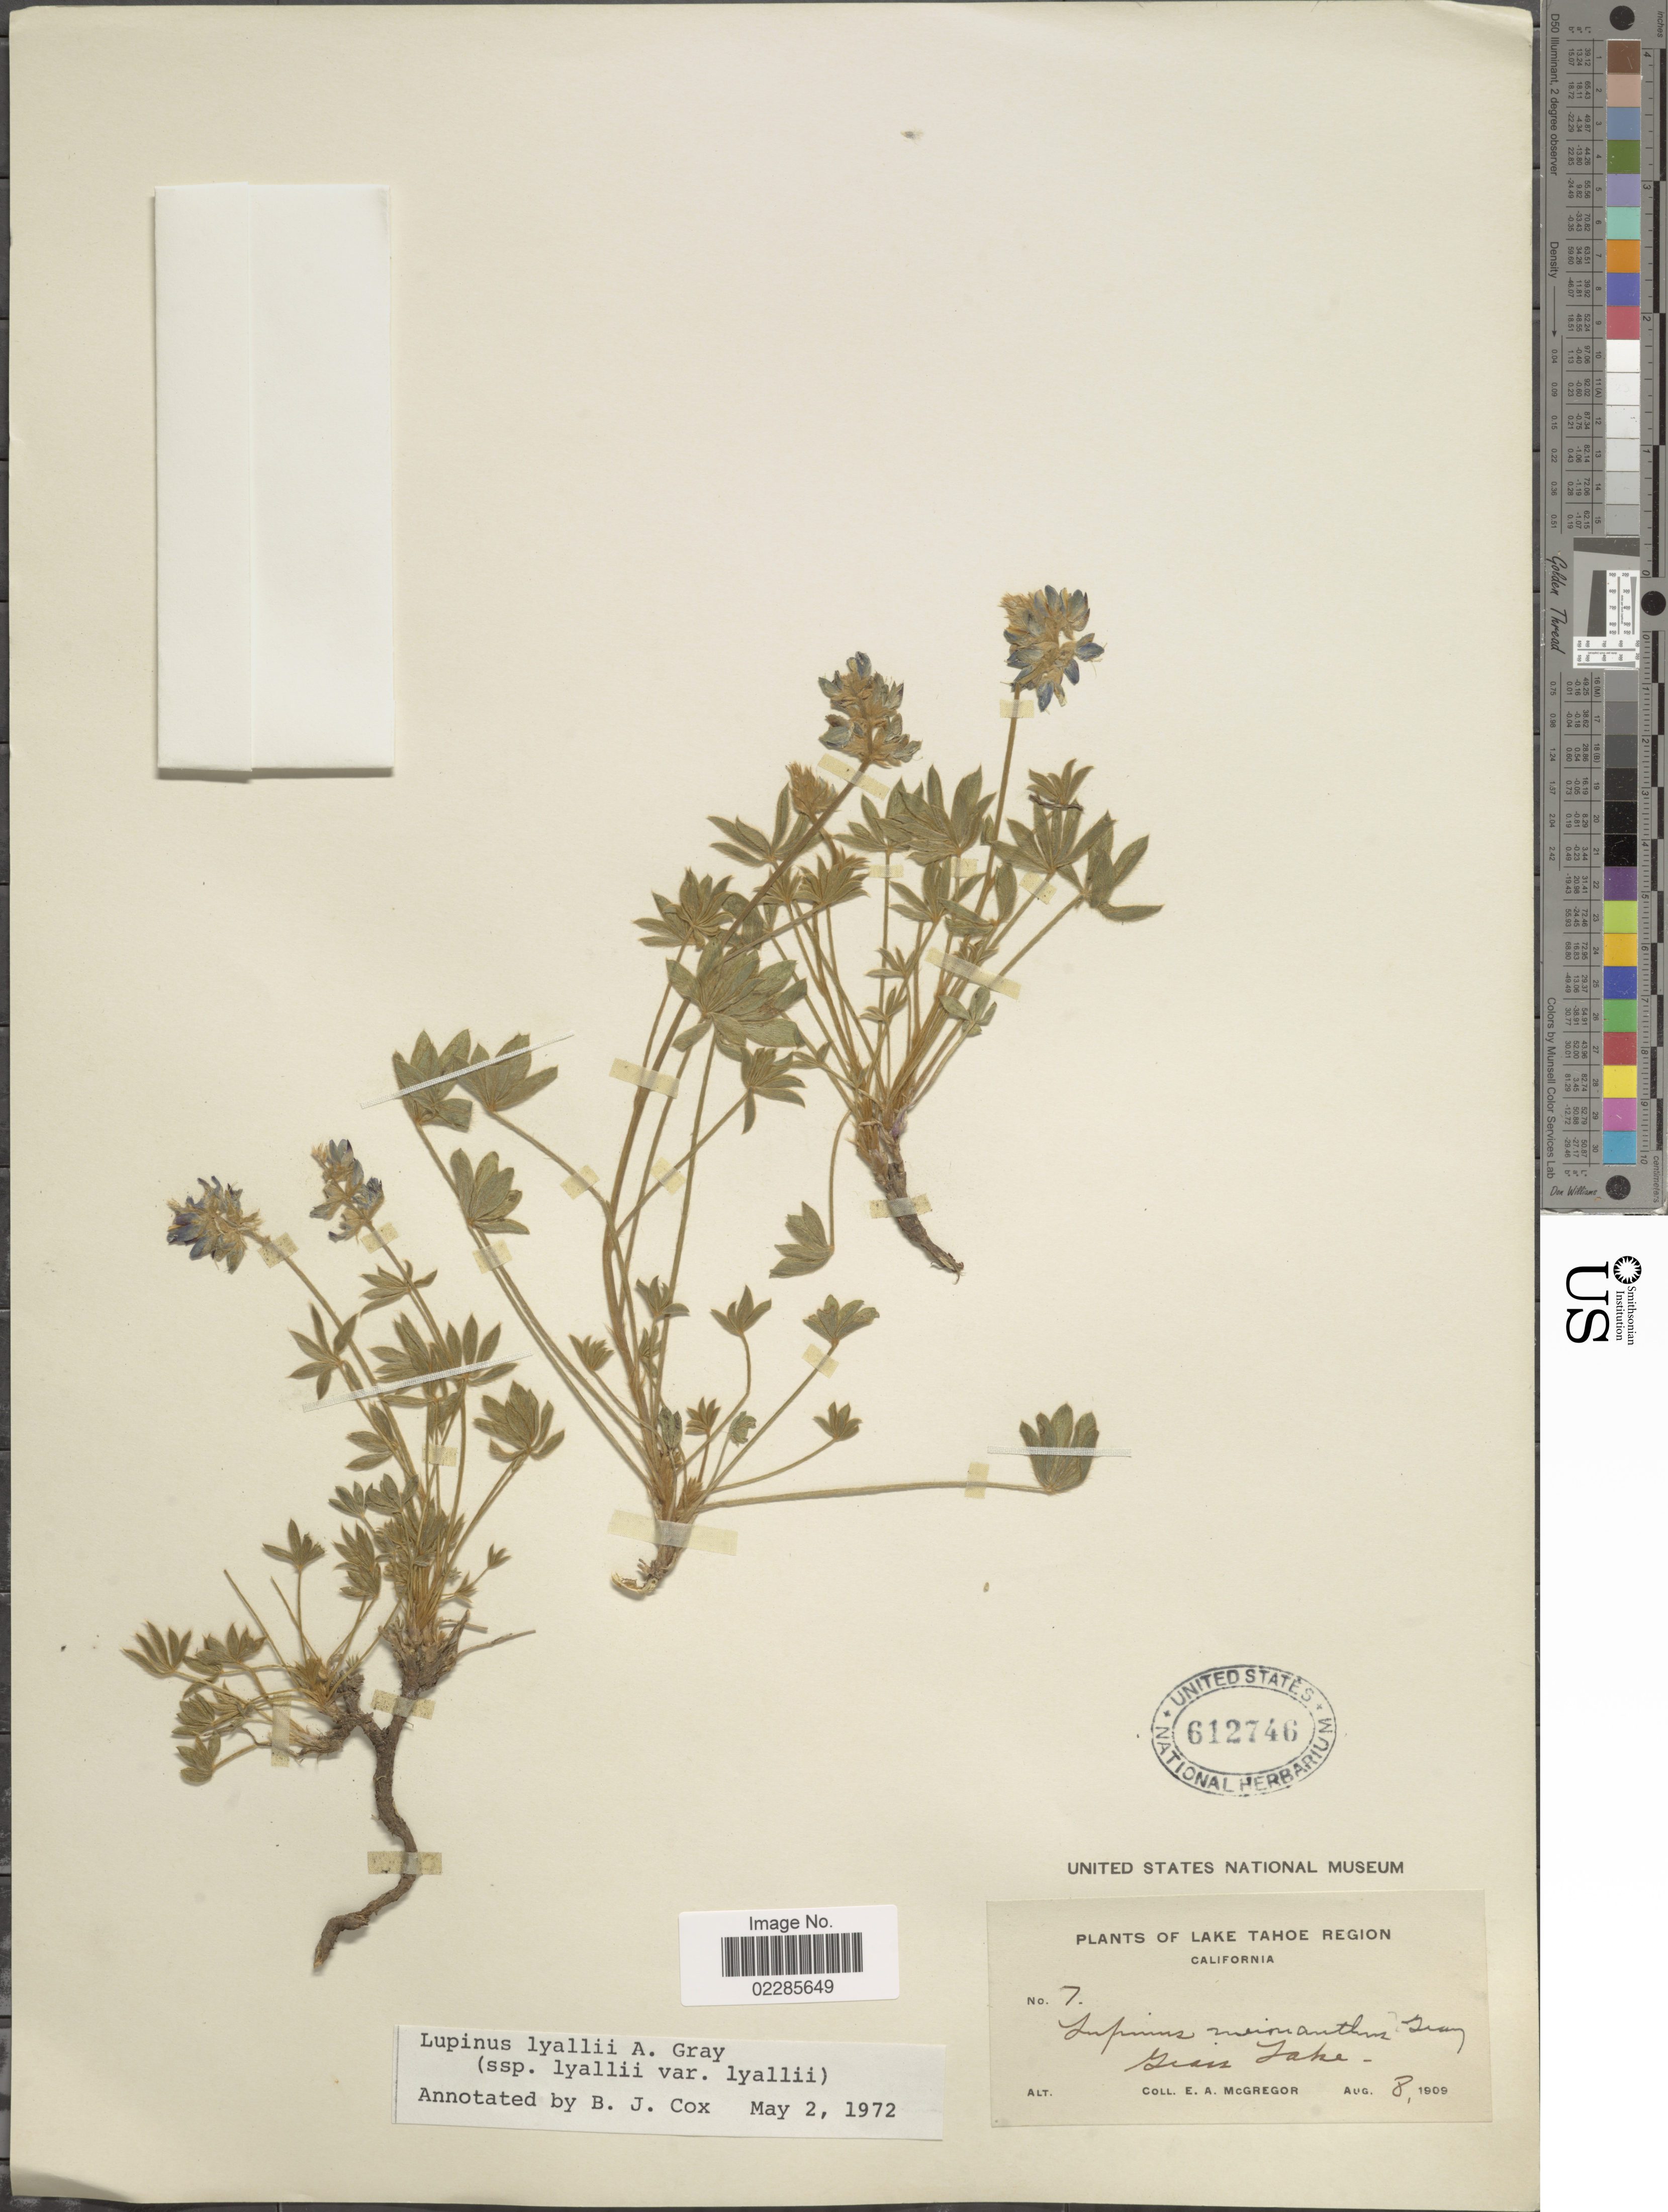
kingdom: Plantae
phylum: Tracheophyta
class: Magnoliopsida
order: Fabales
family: Fabaceae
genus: Lupinus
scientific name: Lupinus lyallii subsp. lyallii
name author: A. Gray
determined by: Cox, B. J.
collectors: E. A. McGregor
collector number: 7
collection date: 1909-08-08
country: United States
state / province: California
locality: Lake Tahoe Region, Grass Lake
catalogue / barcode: US 612746